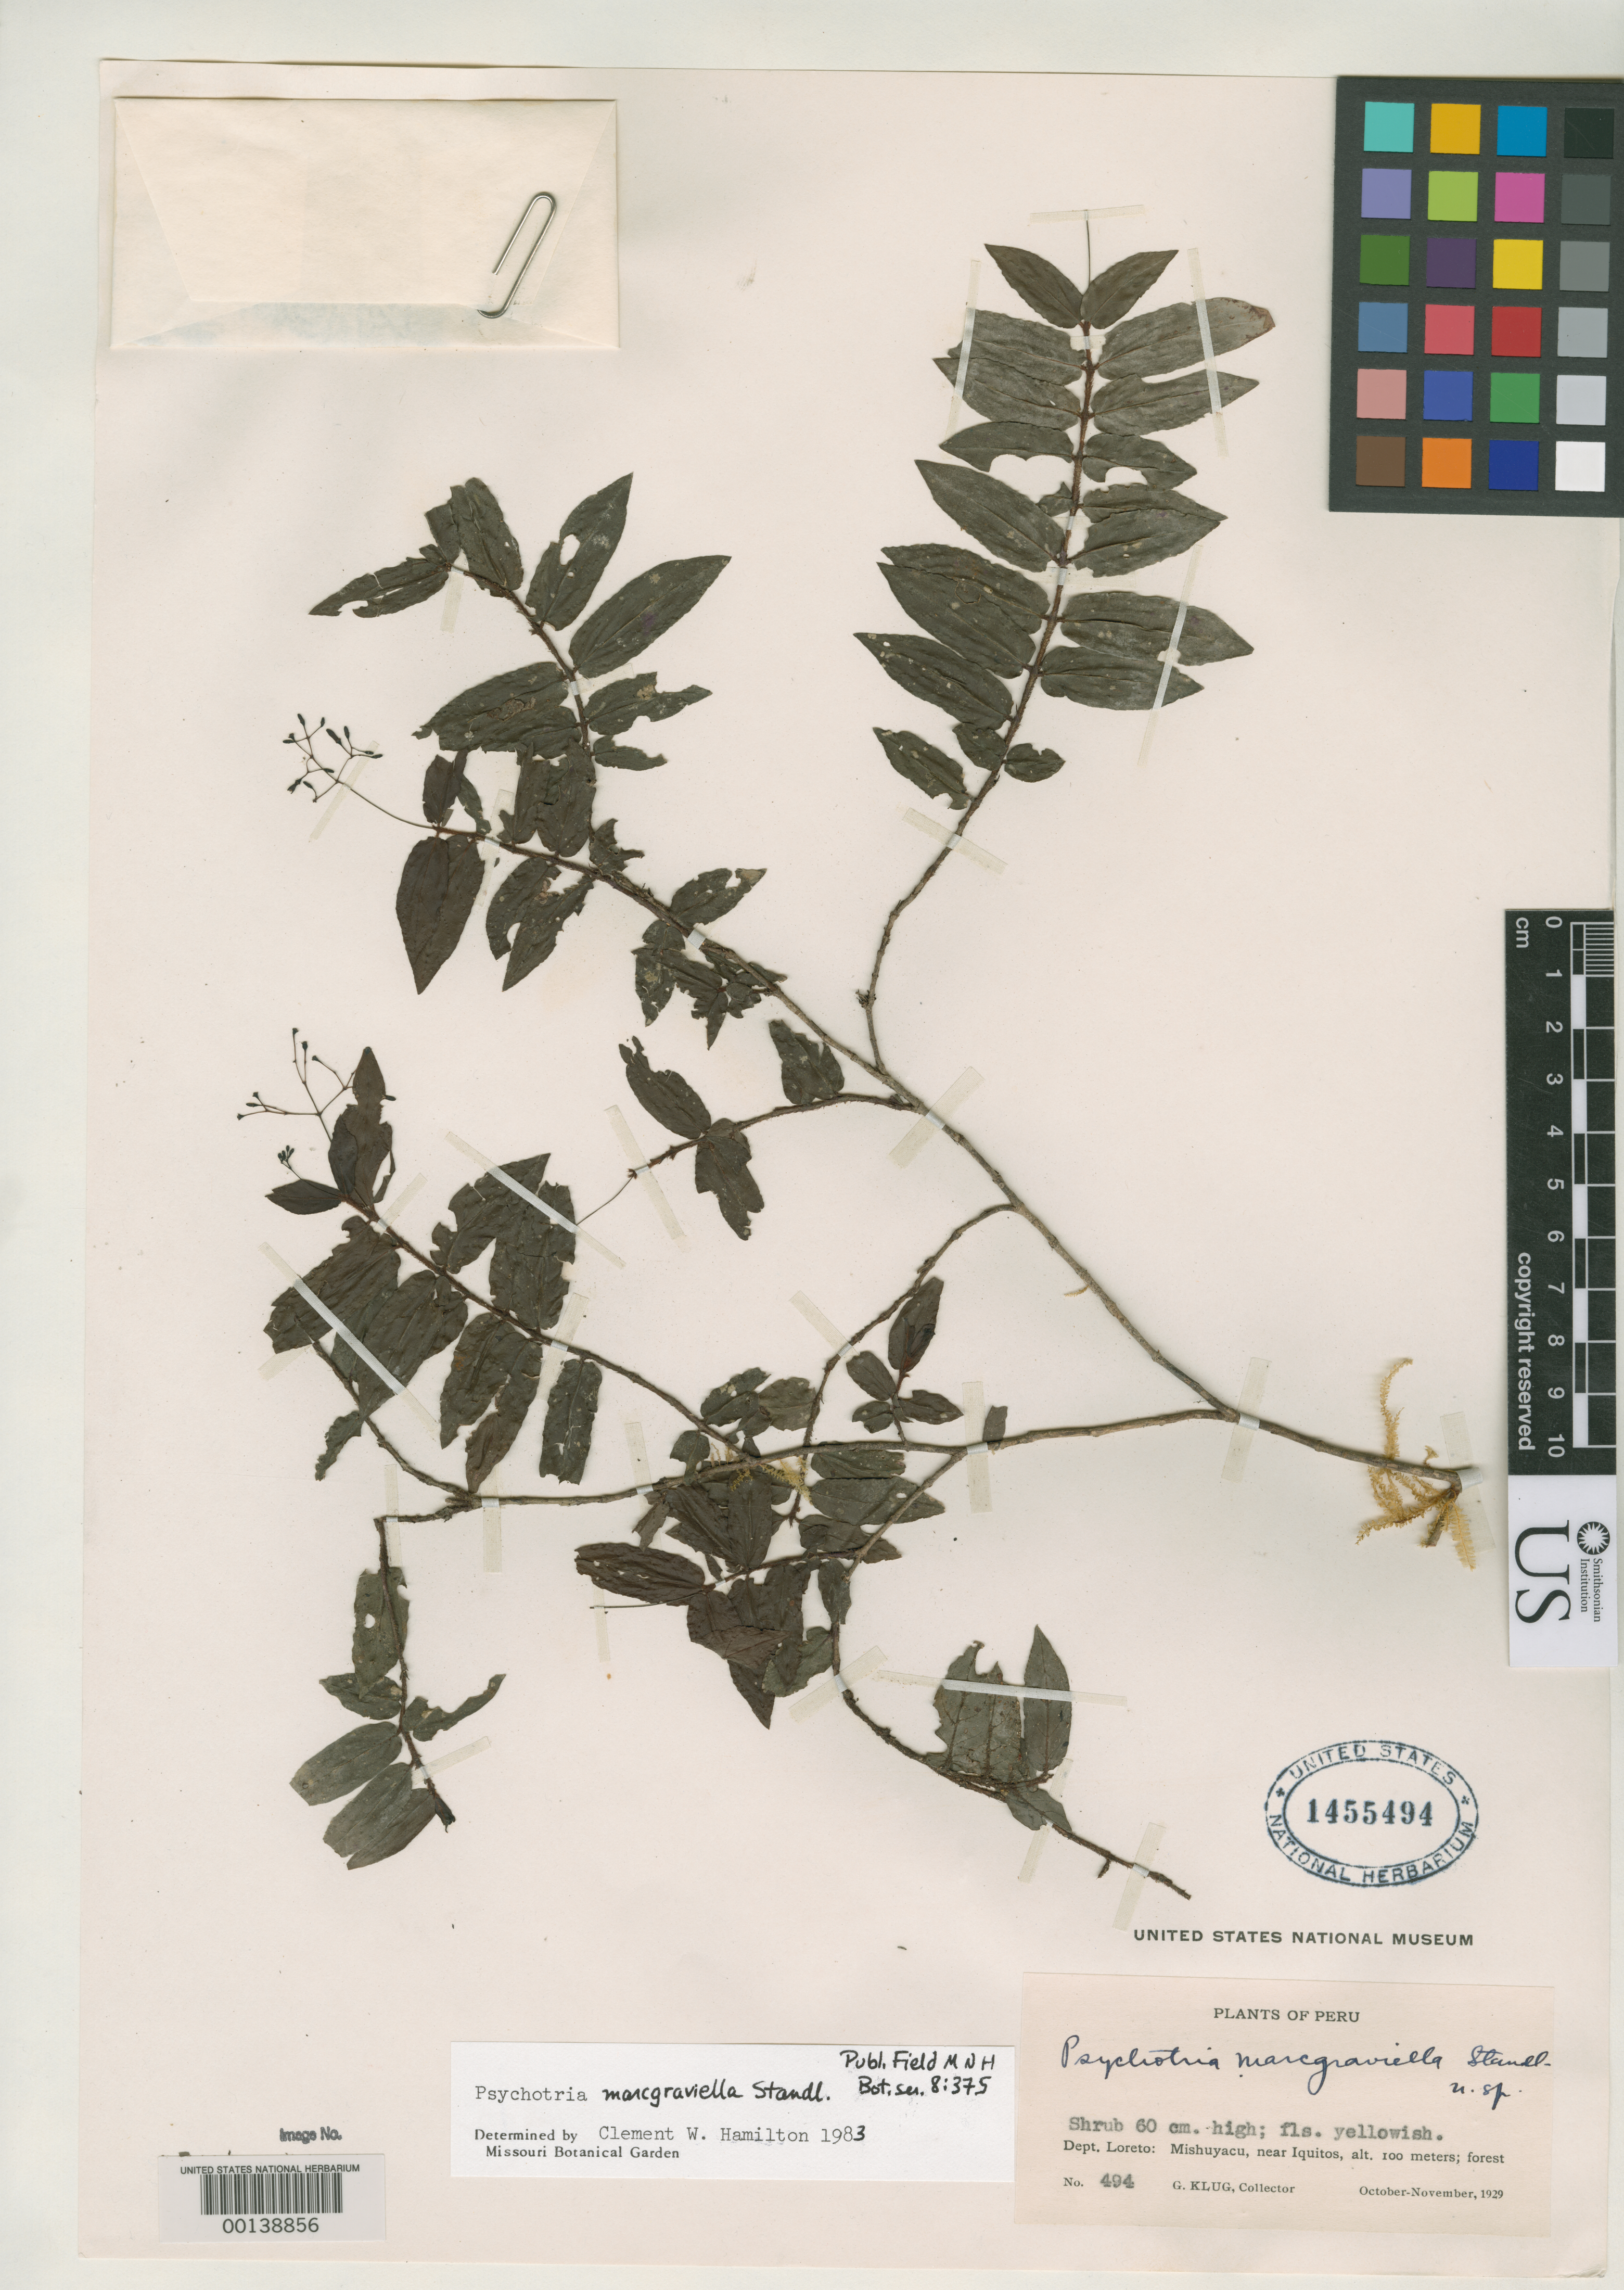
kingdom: Plantae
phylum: Tracheophyta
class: Magnoliopsida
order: Gentianales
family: Rubiaceae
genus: Psychotria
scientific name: Psychotria marcgraviella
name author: Standl.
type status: Isotype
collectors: G. Klug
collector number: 494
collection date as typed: Oct 1929 to -- Nov 1929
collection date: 1929-10/1929-11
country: Peru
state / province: Loreto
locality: Mishuyacu, near Iquitos.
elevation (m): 100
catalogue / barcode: US 1455494